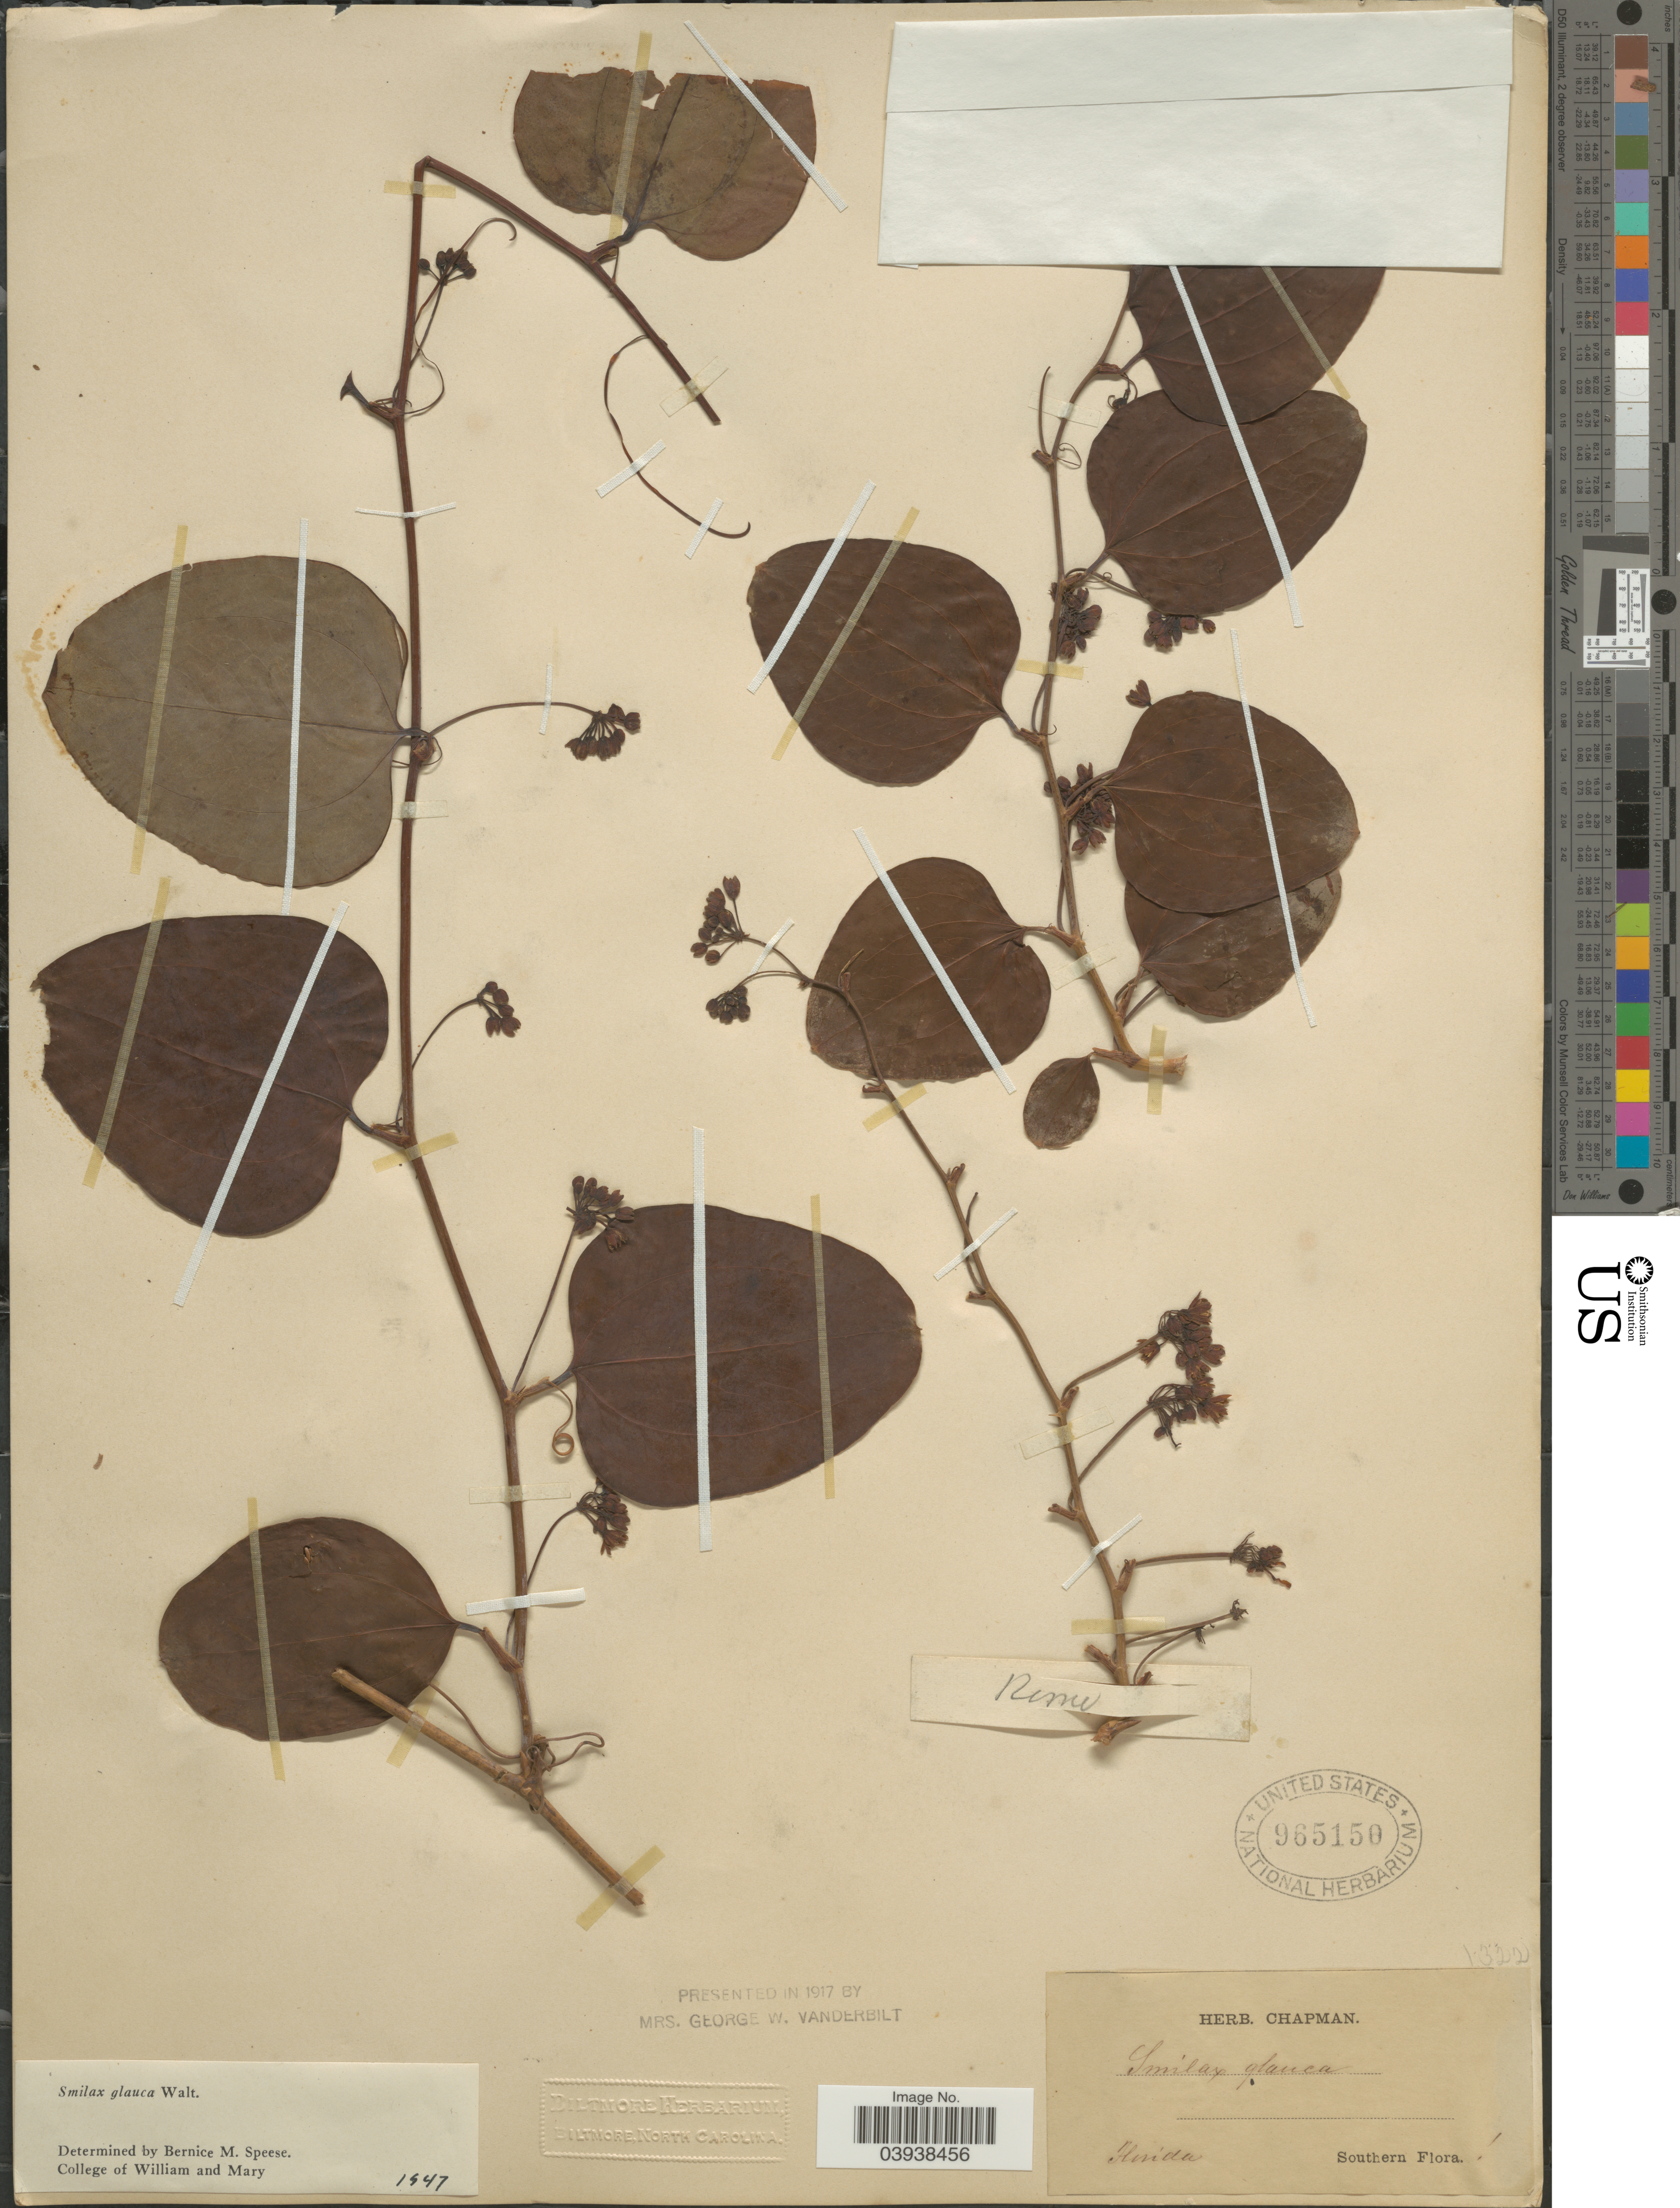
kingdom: Plantae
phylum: Tracheophyta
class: Liliopsida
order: Liliales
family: Smilacaceae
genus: Smilax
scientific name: Smilax glauca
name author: Walter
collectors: ex herb. Chapman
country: United States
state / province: Florida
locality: Southern.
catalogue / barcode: US 965150